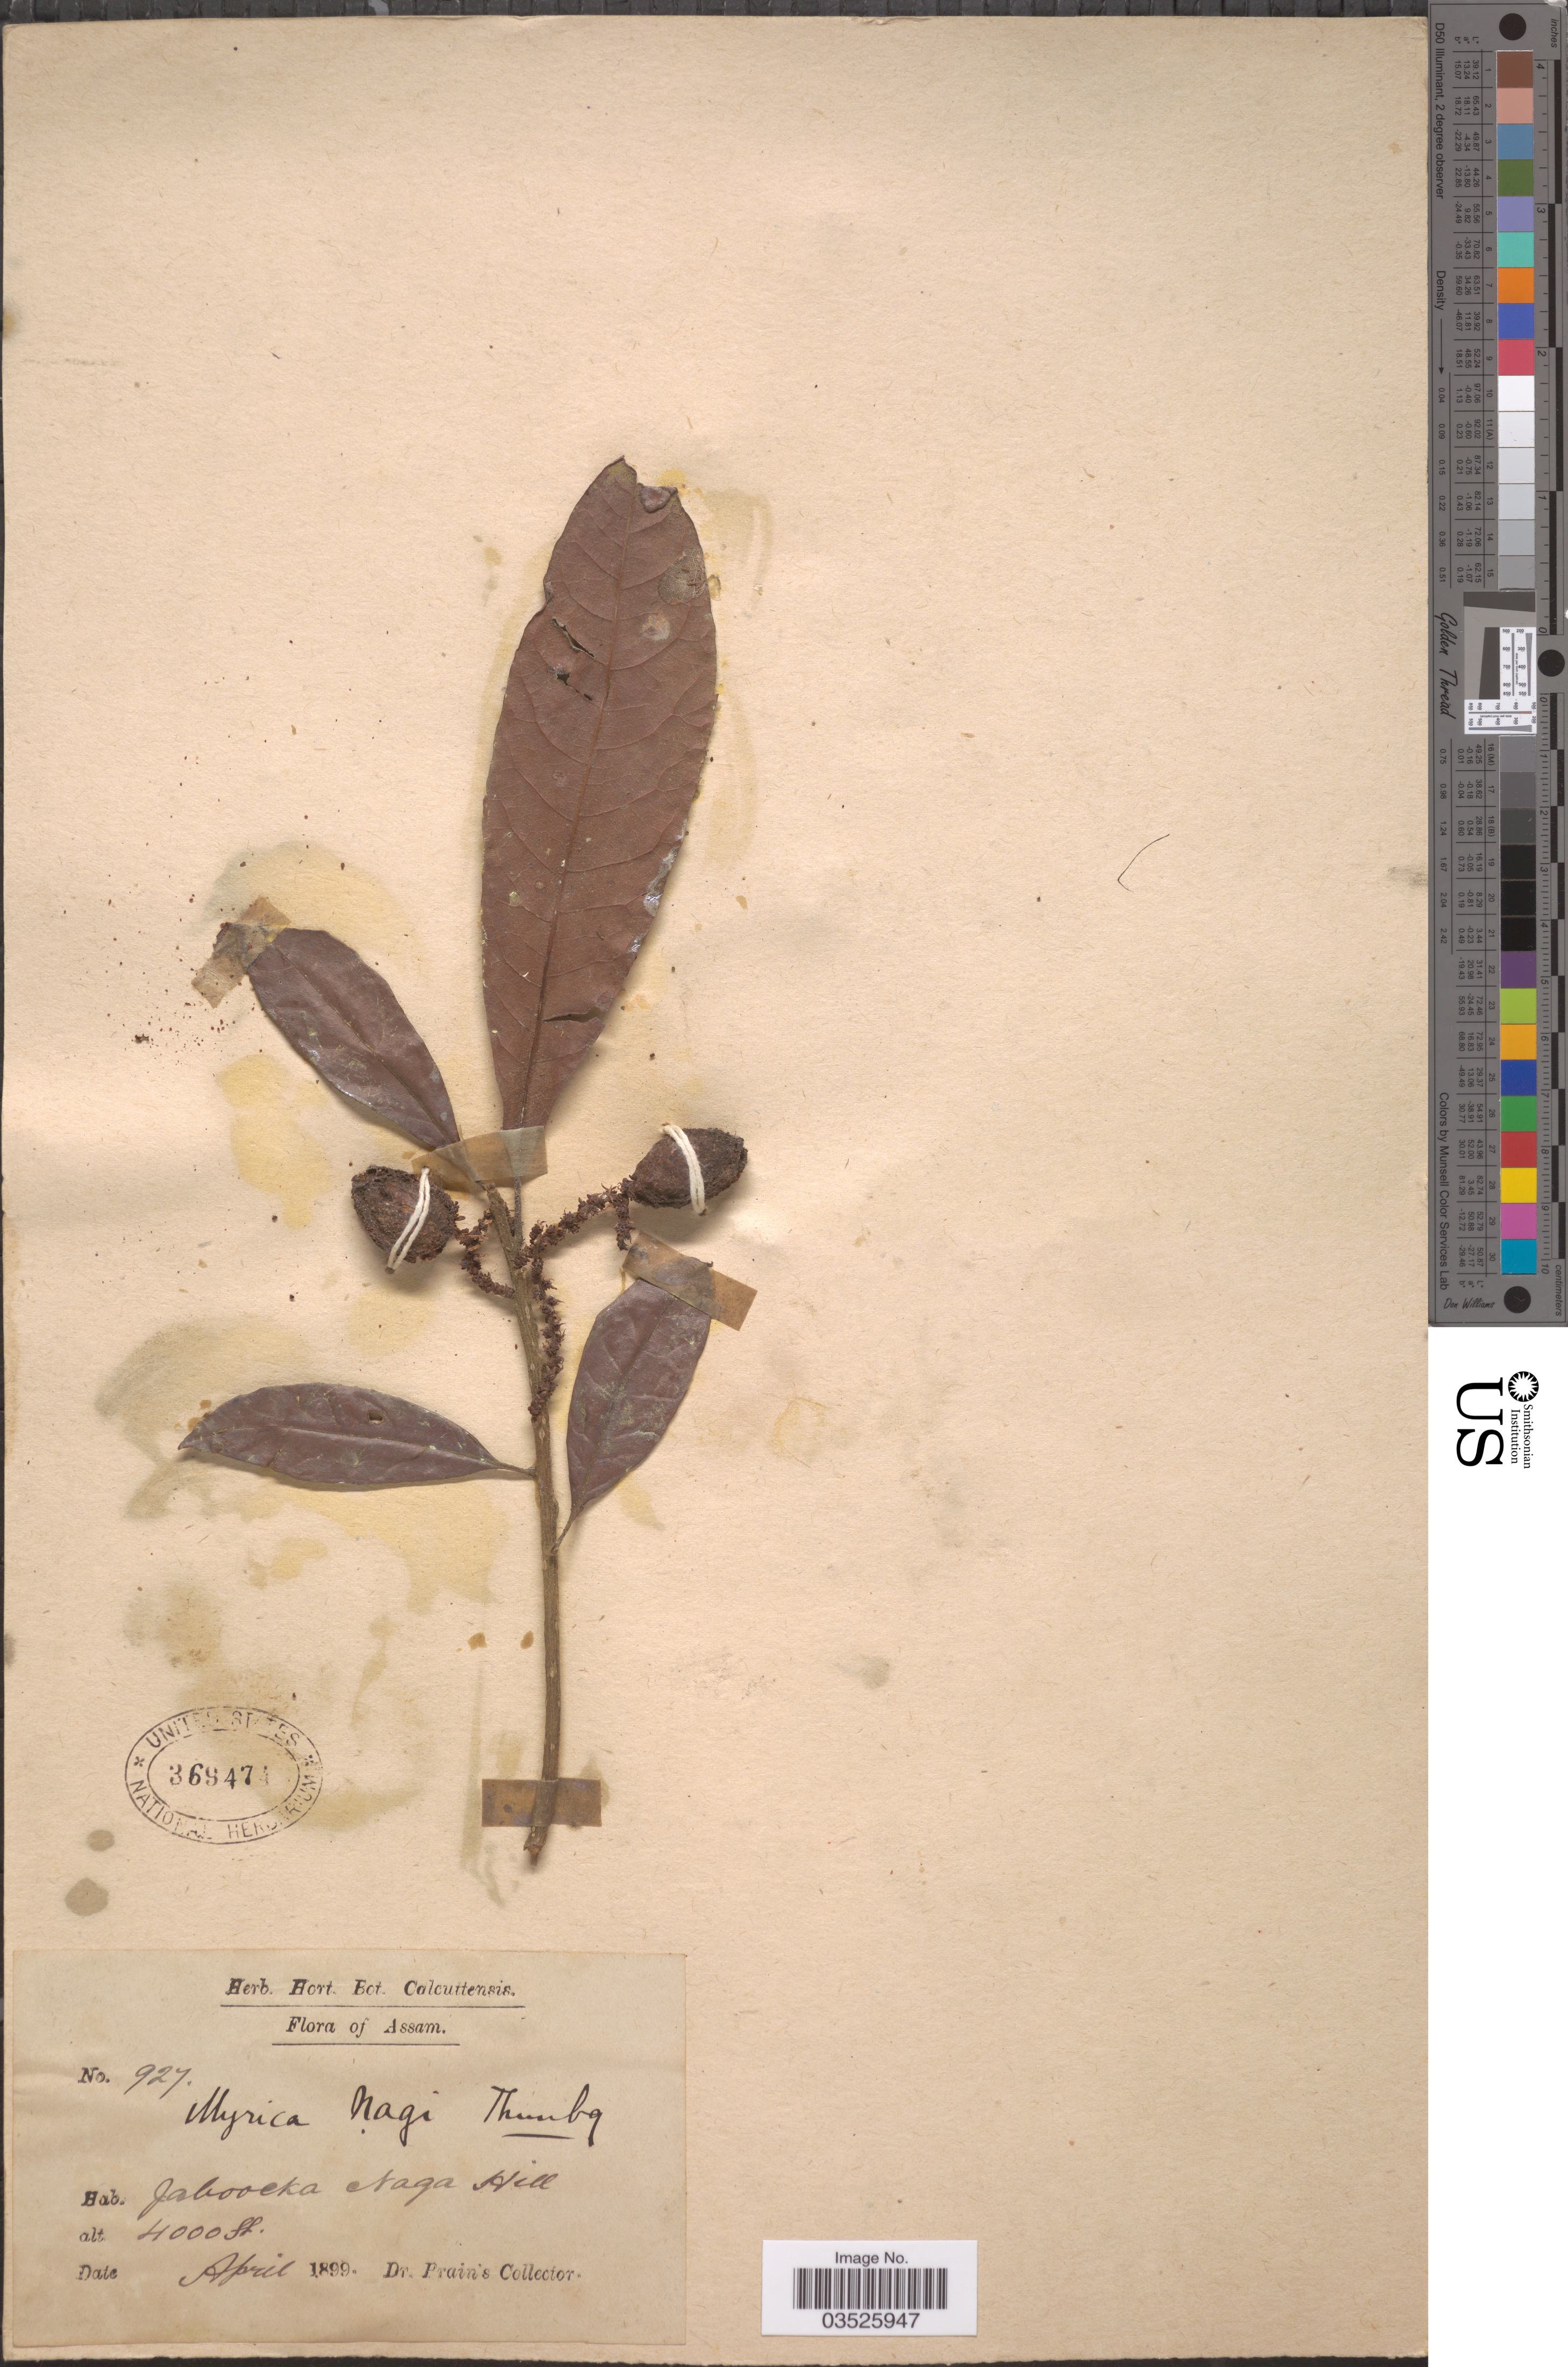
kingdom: Plantae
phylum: Tracheophyta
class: Magnoliopsida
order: Fagales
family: Myricaceae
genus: Morella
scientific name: Morella rubra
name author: Lour.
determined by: Strong, Mark T., (BOT), Smithsonian Institution - National Museum of Natural History (UNITED STATES)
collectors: Dr. Prain's collector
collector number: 927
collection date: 1899-04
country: India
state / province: Assam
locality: Jaboocka Naga Hill.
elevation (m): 1219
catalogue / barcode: US 369474